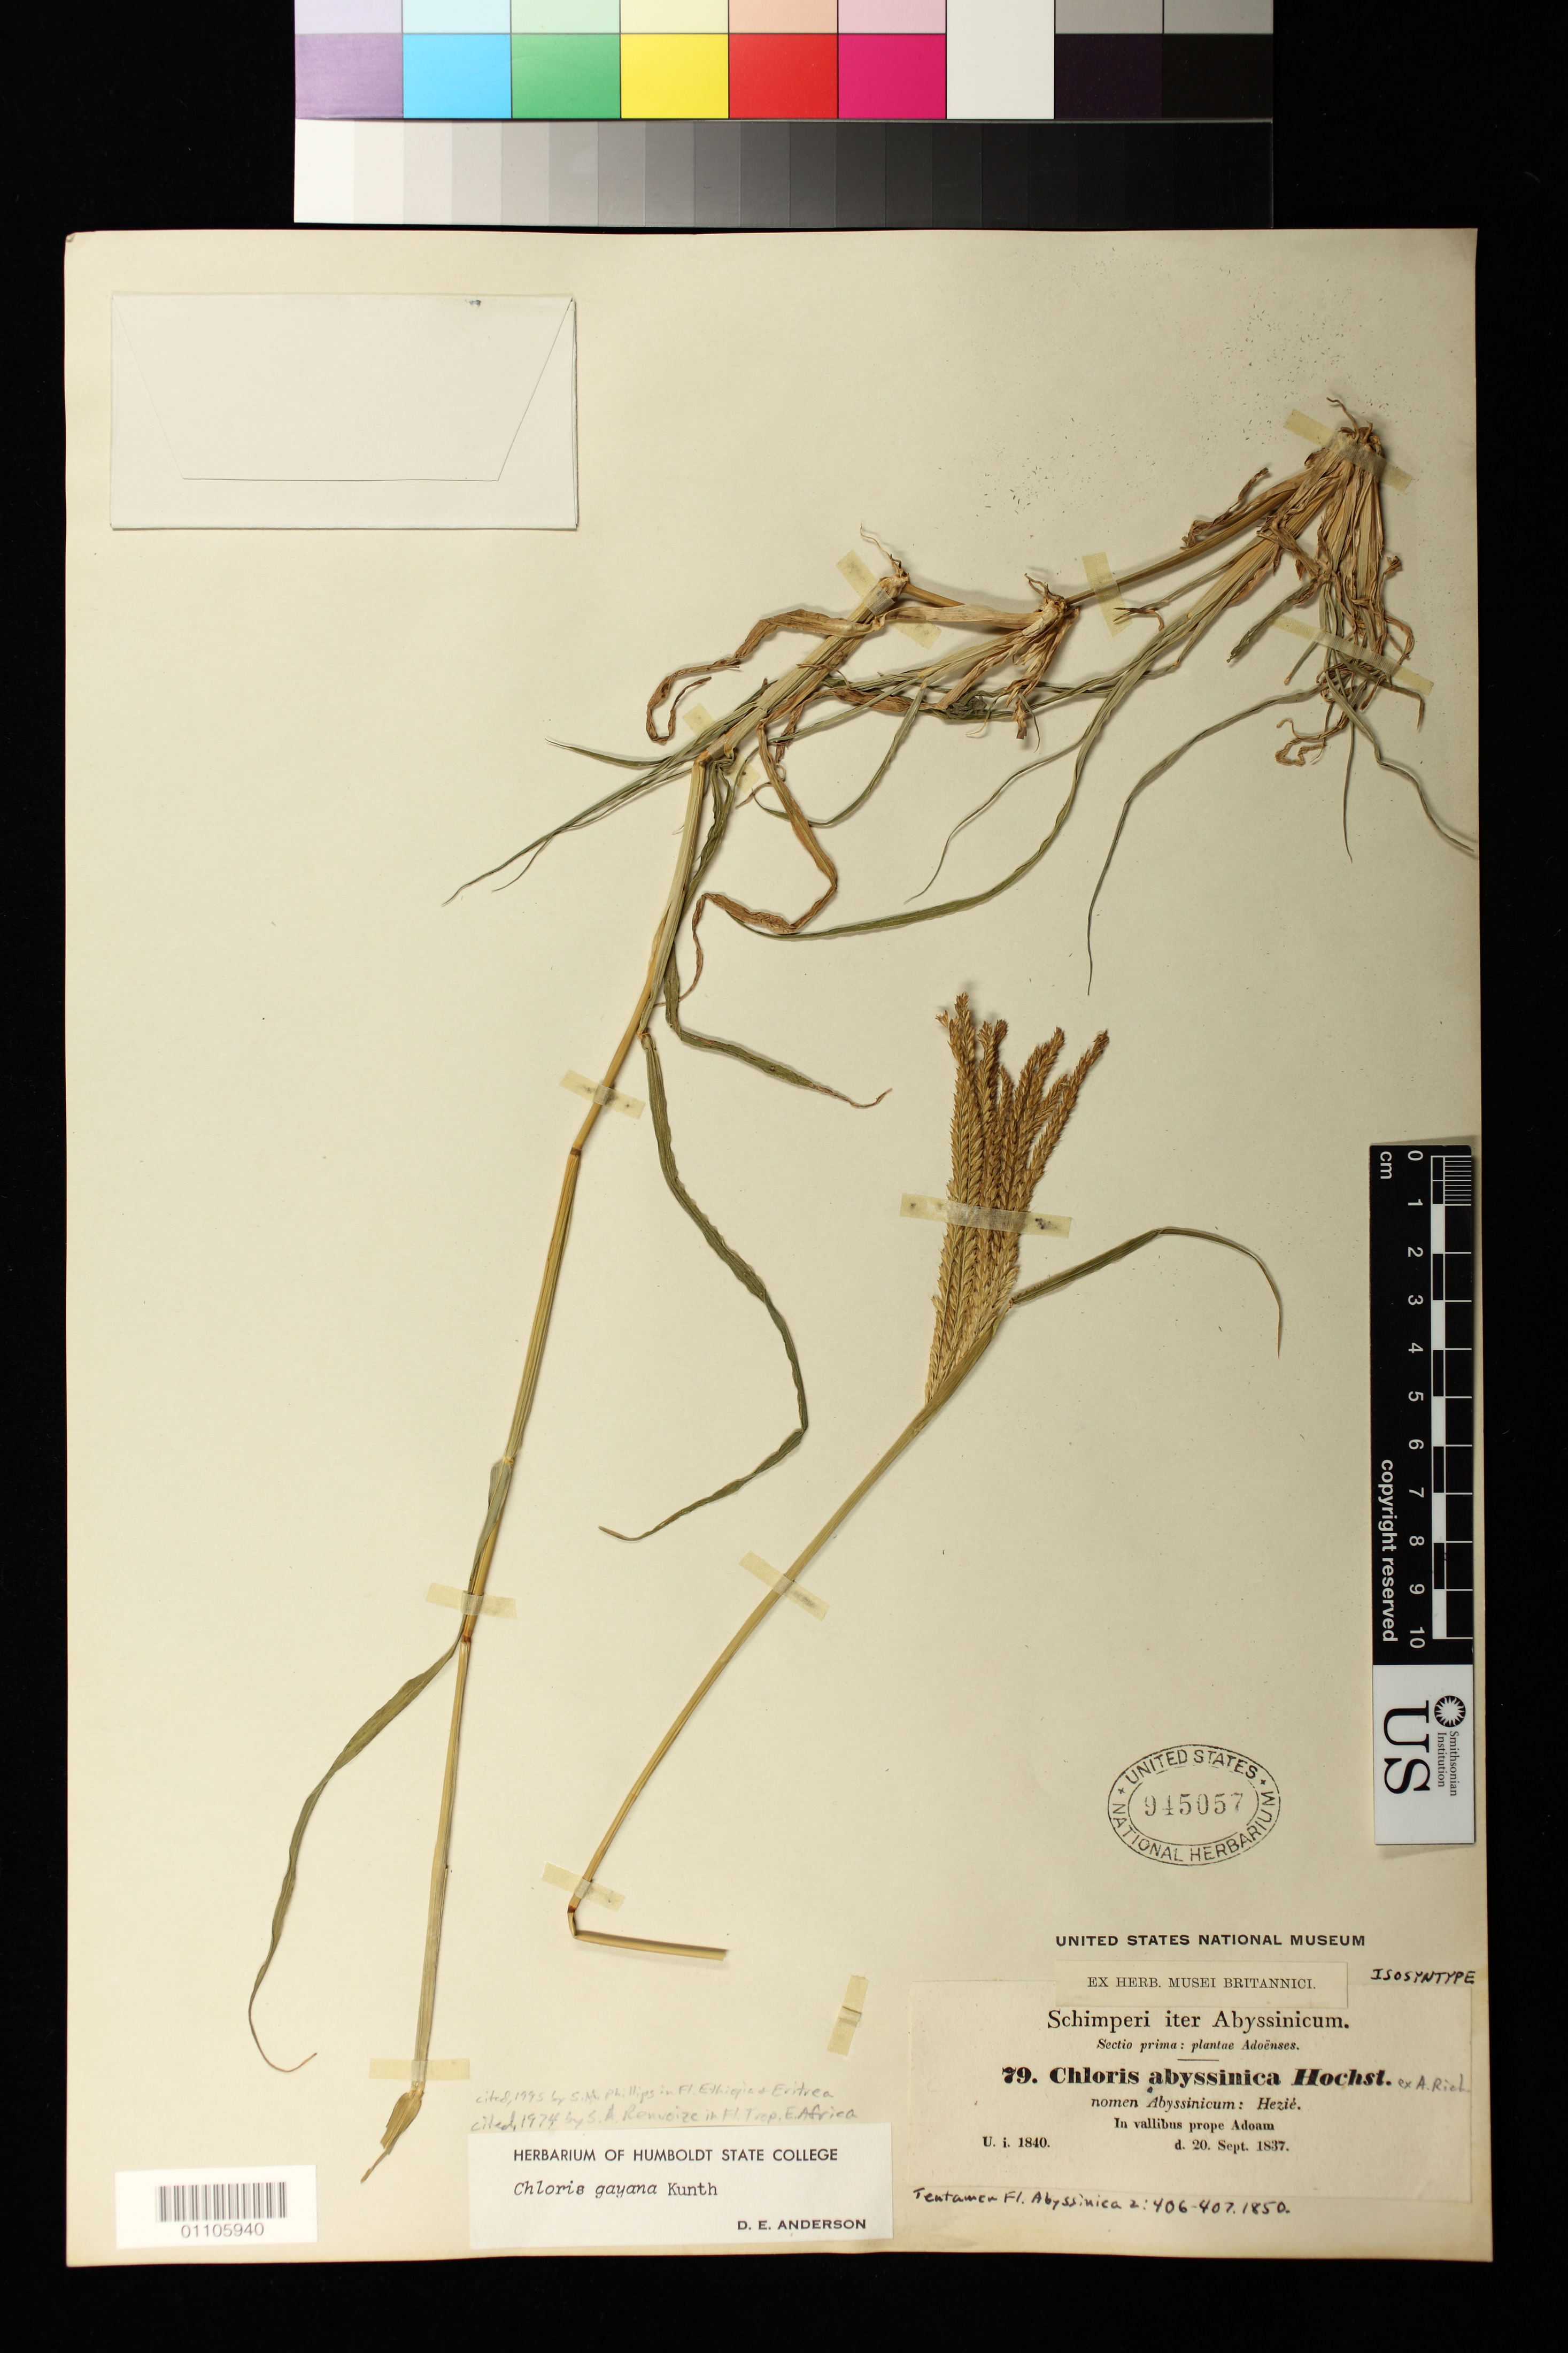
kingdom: Plantae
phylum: Tracheophyta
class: Liliopsida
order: Poales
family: Poaceae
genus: Chloris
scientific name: Chloris abyssinica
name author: Hochst. ex A. Rich.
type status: Isosyntype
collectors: G. W. Schimper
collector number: Sect. I 79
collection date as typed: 20 Sep 1837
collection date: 1837-09-20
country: Ethiopia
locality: "Abyssinia", in vallibus prope Adoam.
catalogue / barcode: US 945057